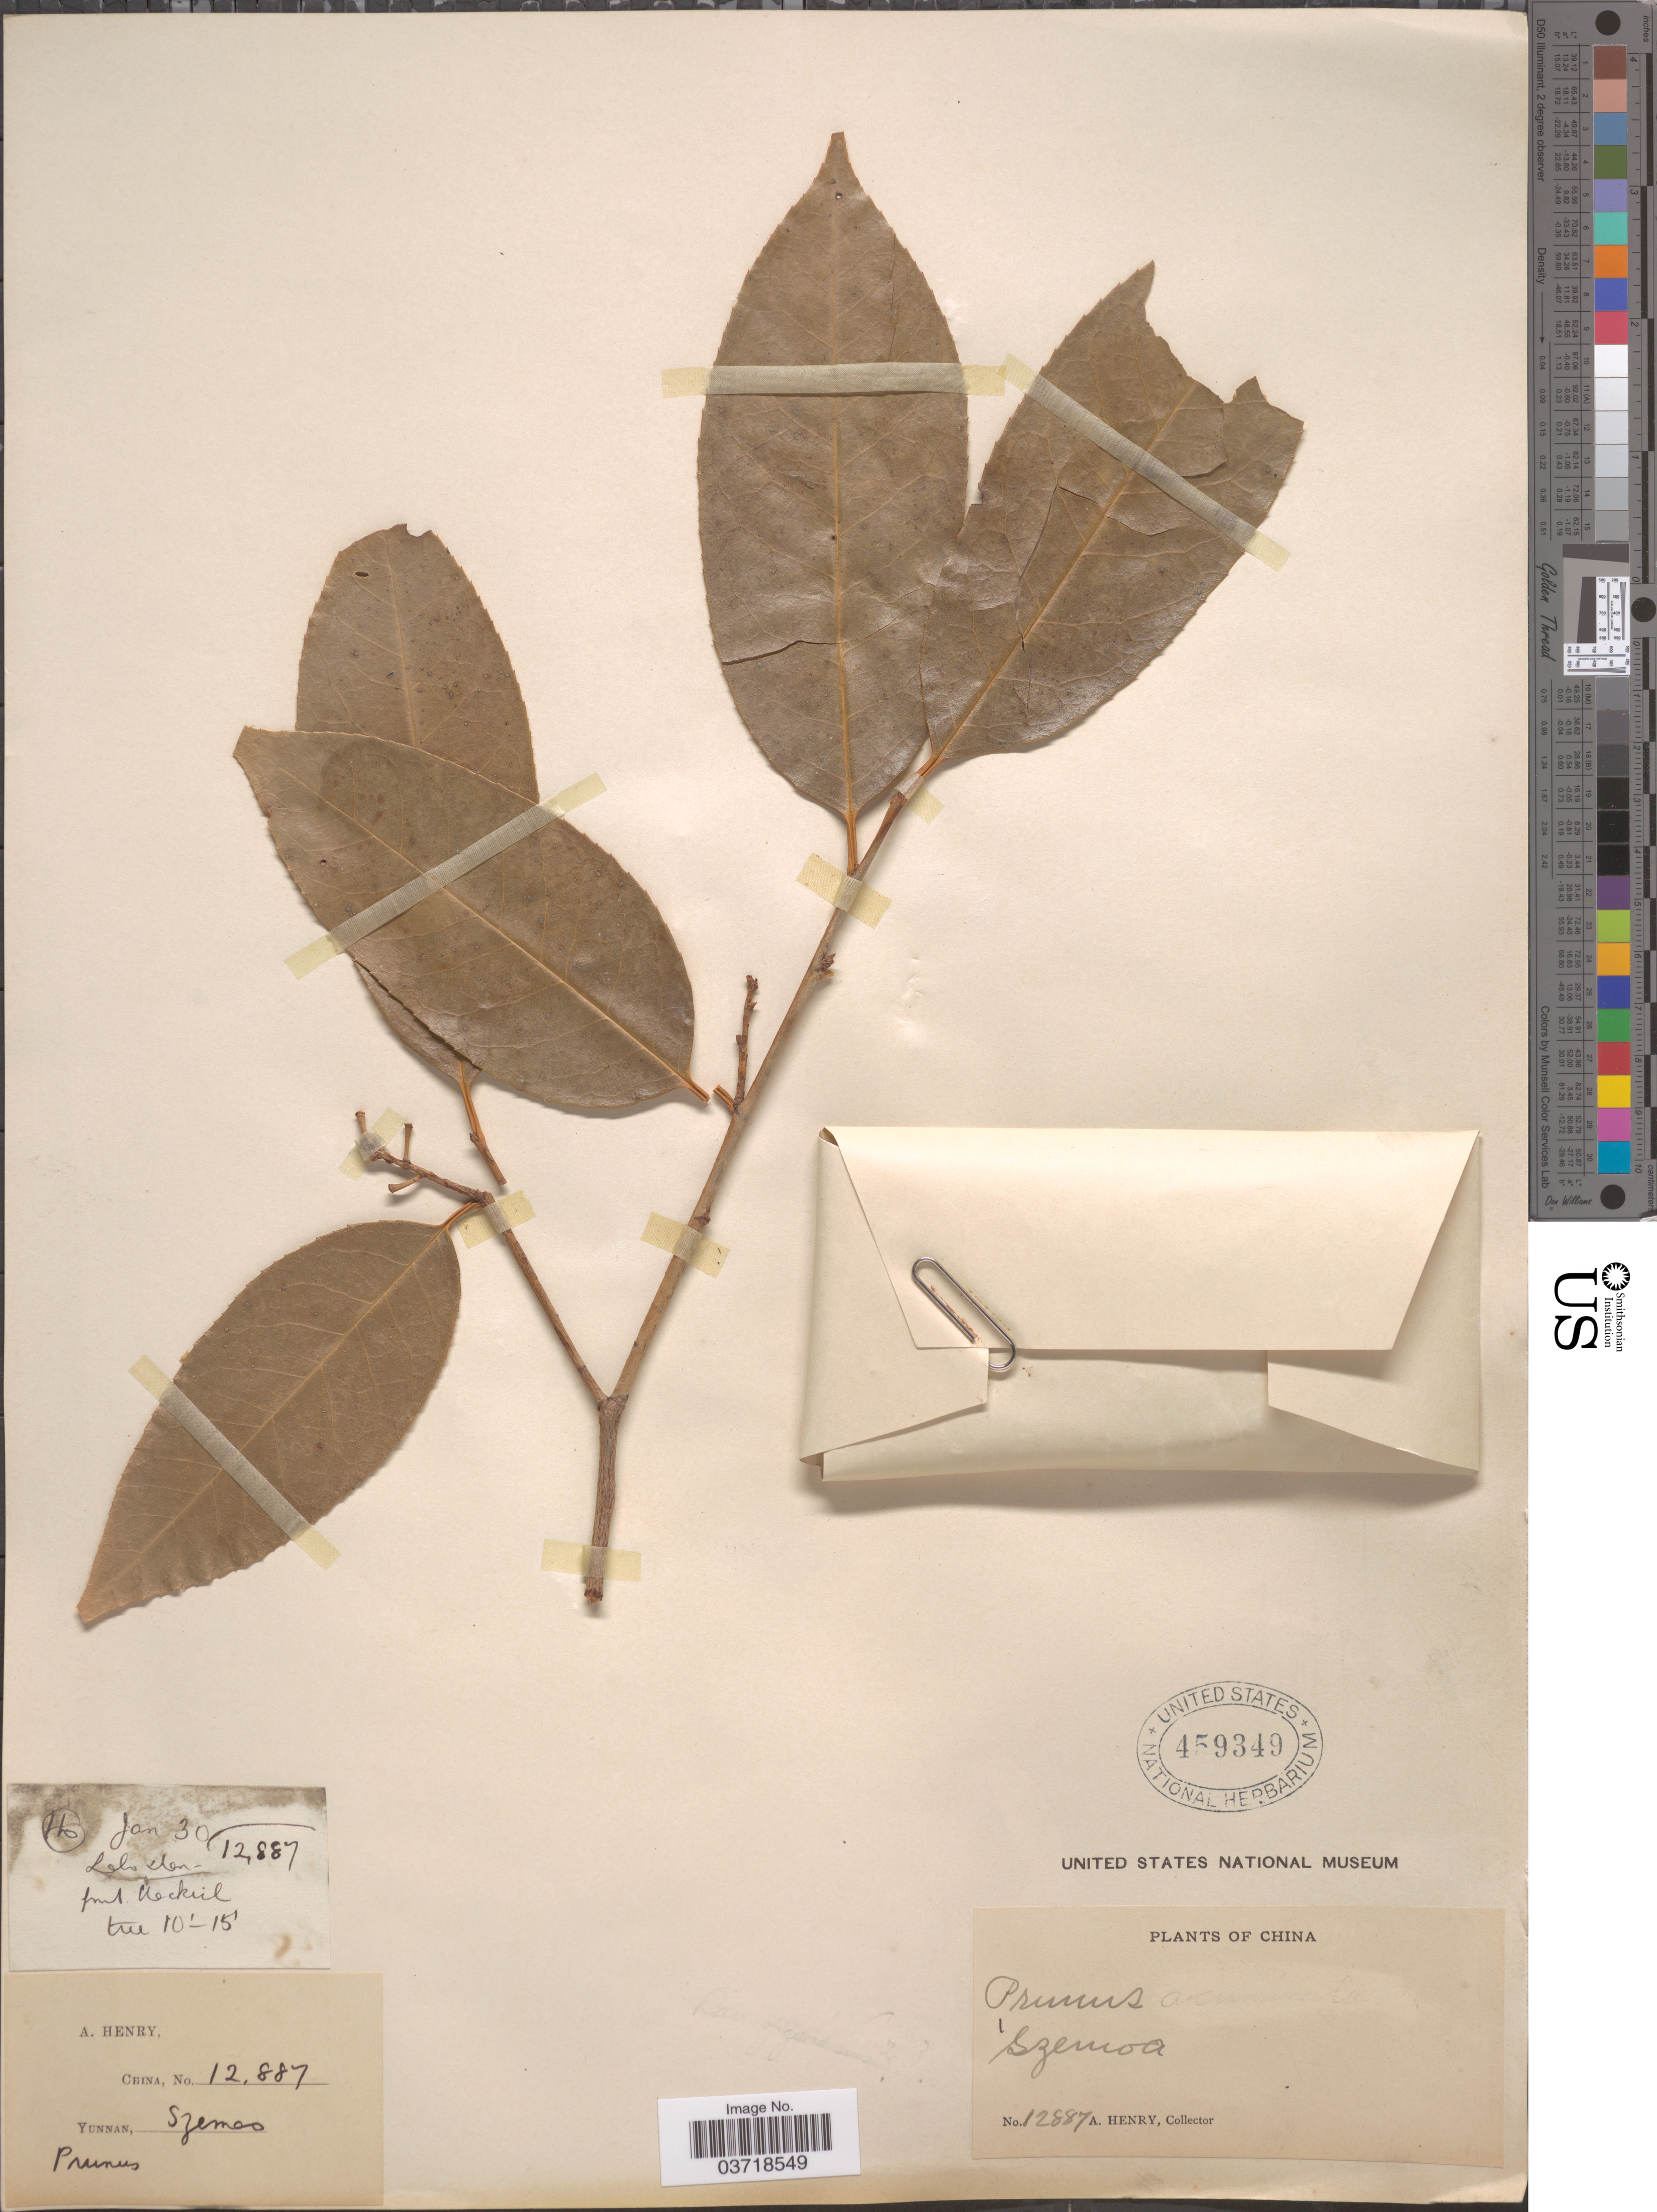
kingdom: Plantae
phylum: Tracheophyta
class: Magnoliopsida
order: Rosales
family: Rosaceae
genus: Prunus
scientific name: Prunus sp.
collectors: A. Henry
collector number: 12887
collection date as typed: Transcribed d/m/y: /1/30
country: China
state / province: Yunnan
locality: Szemoa.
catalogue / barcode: US 459349